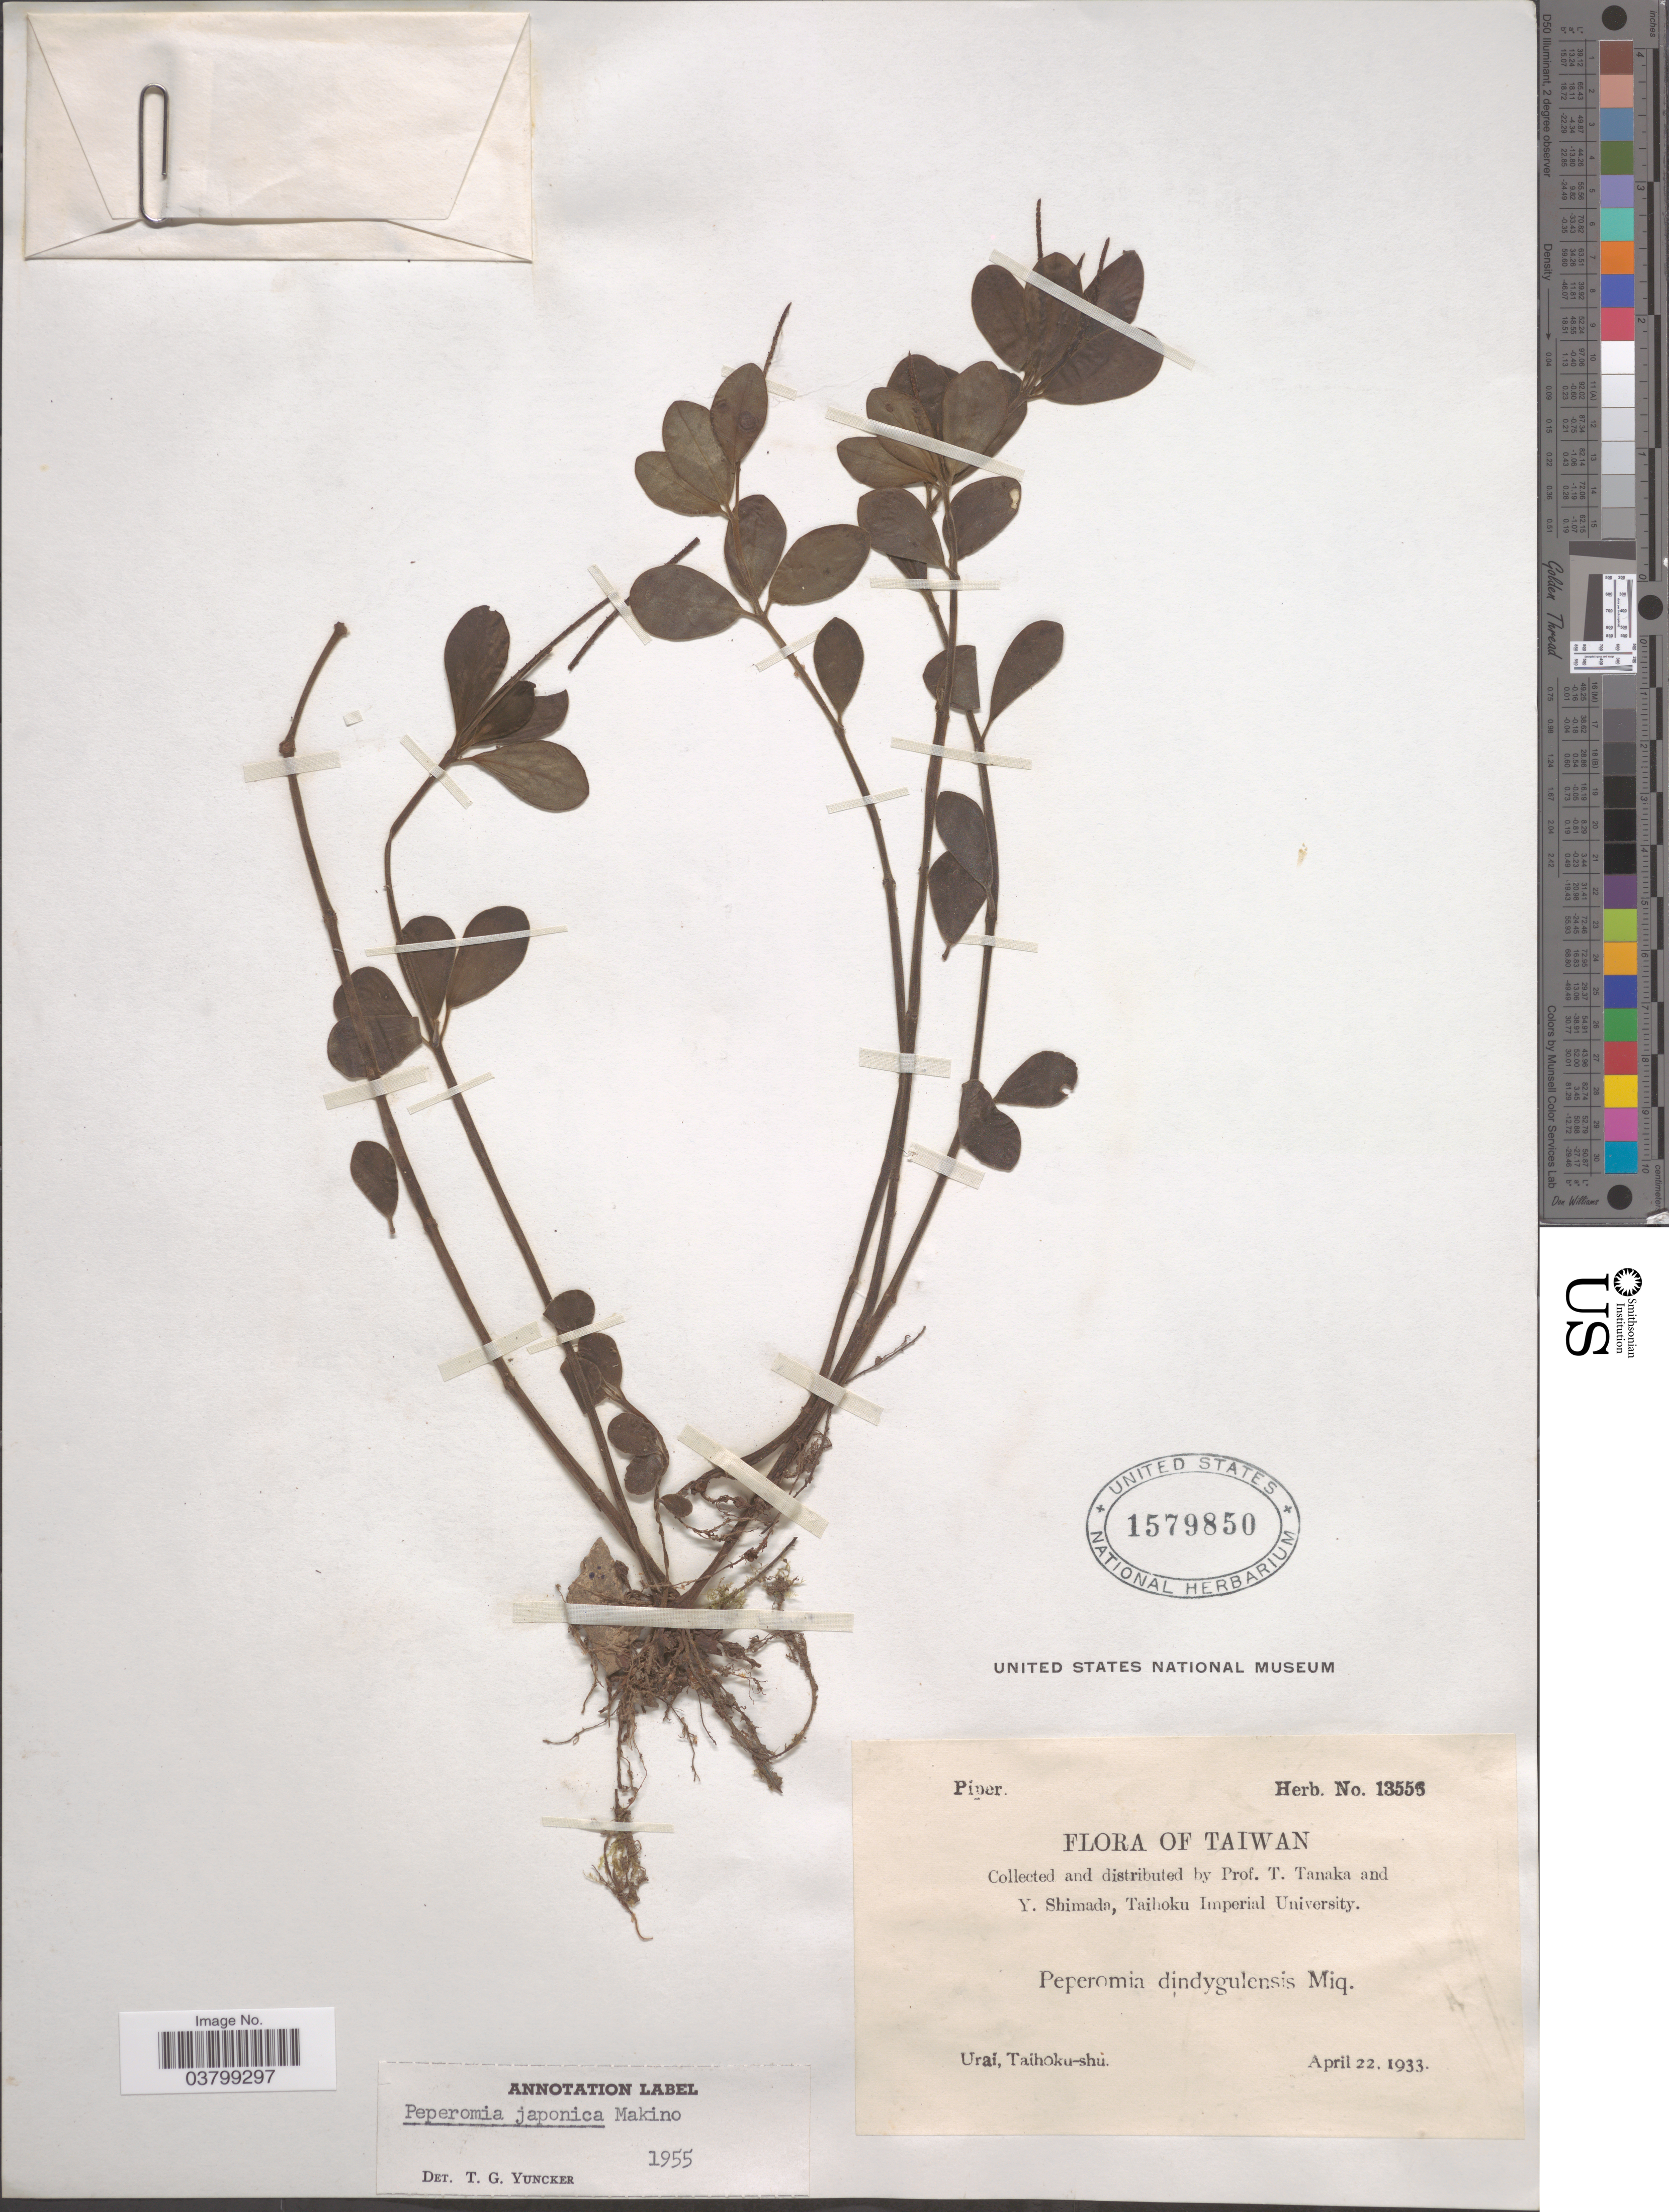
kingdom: Plantae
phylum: Tracheophyta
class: Magnoliopsida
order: Piperales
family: Piperaceae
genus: Peperomia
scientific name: Peperomia japonica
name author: Makino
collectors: T. Tanaka & Y. Shimada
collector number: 13556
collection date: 1933-04-22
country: Taiwan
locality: Urai, Taihoku-shu.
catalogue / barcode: US 1579850